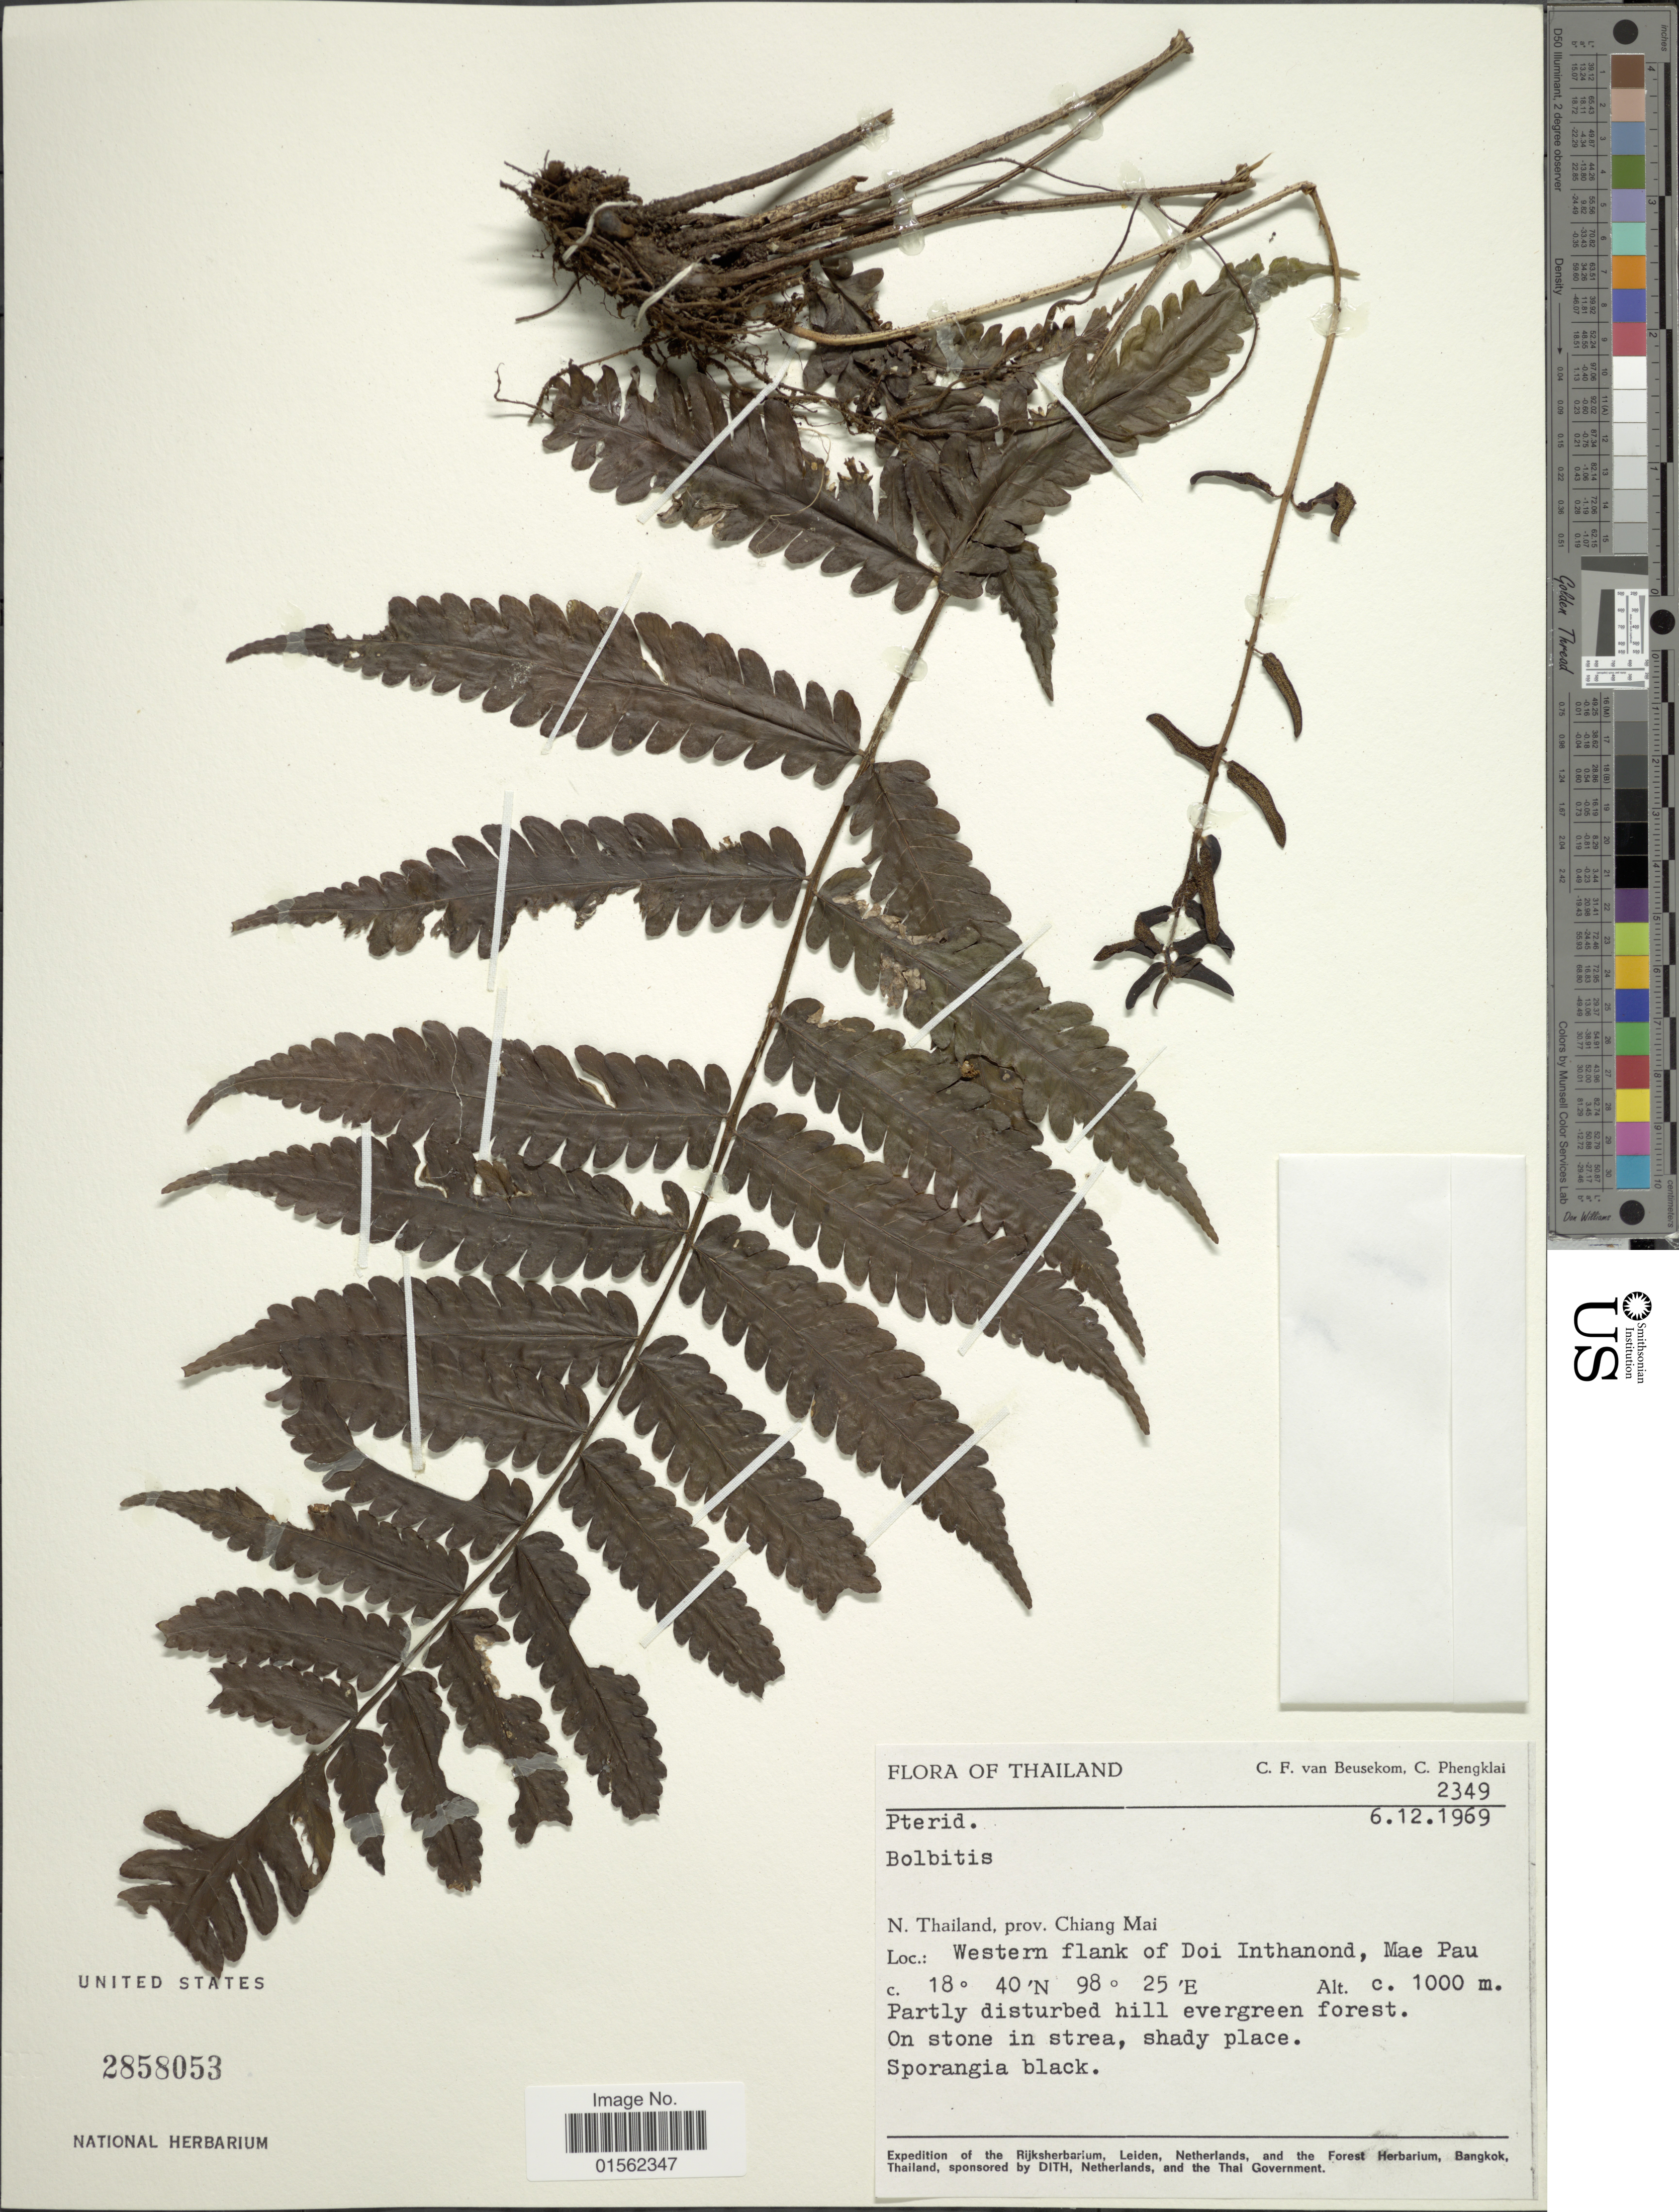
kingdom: Plantae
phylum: Tracheophyta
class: Polypodiopsida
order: Polypodiales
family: Dryopteridaceae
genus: Bolbitis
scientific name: Bolbitis sinensis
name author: (Baker) K. Iwats.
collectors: C. F. Beusekom & C. Phengklai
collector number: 2349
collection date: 1969-12-06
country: Thailand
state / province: Chiang Mai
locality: N. Thailand, western flank of Doi Inthanond, Mae Pau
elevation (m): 1000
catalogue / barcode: US 2858053